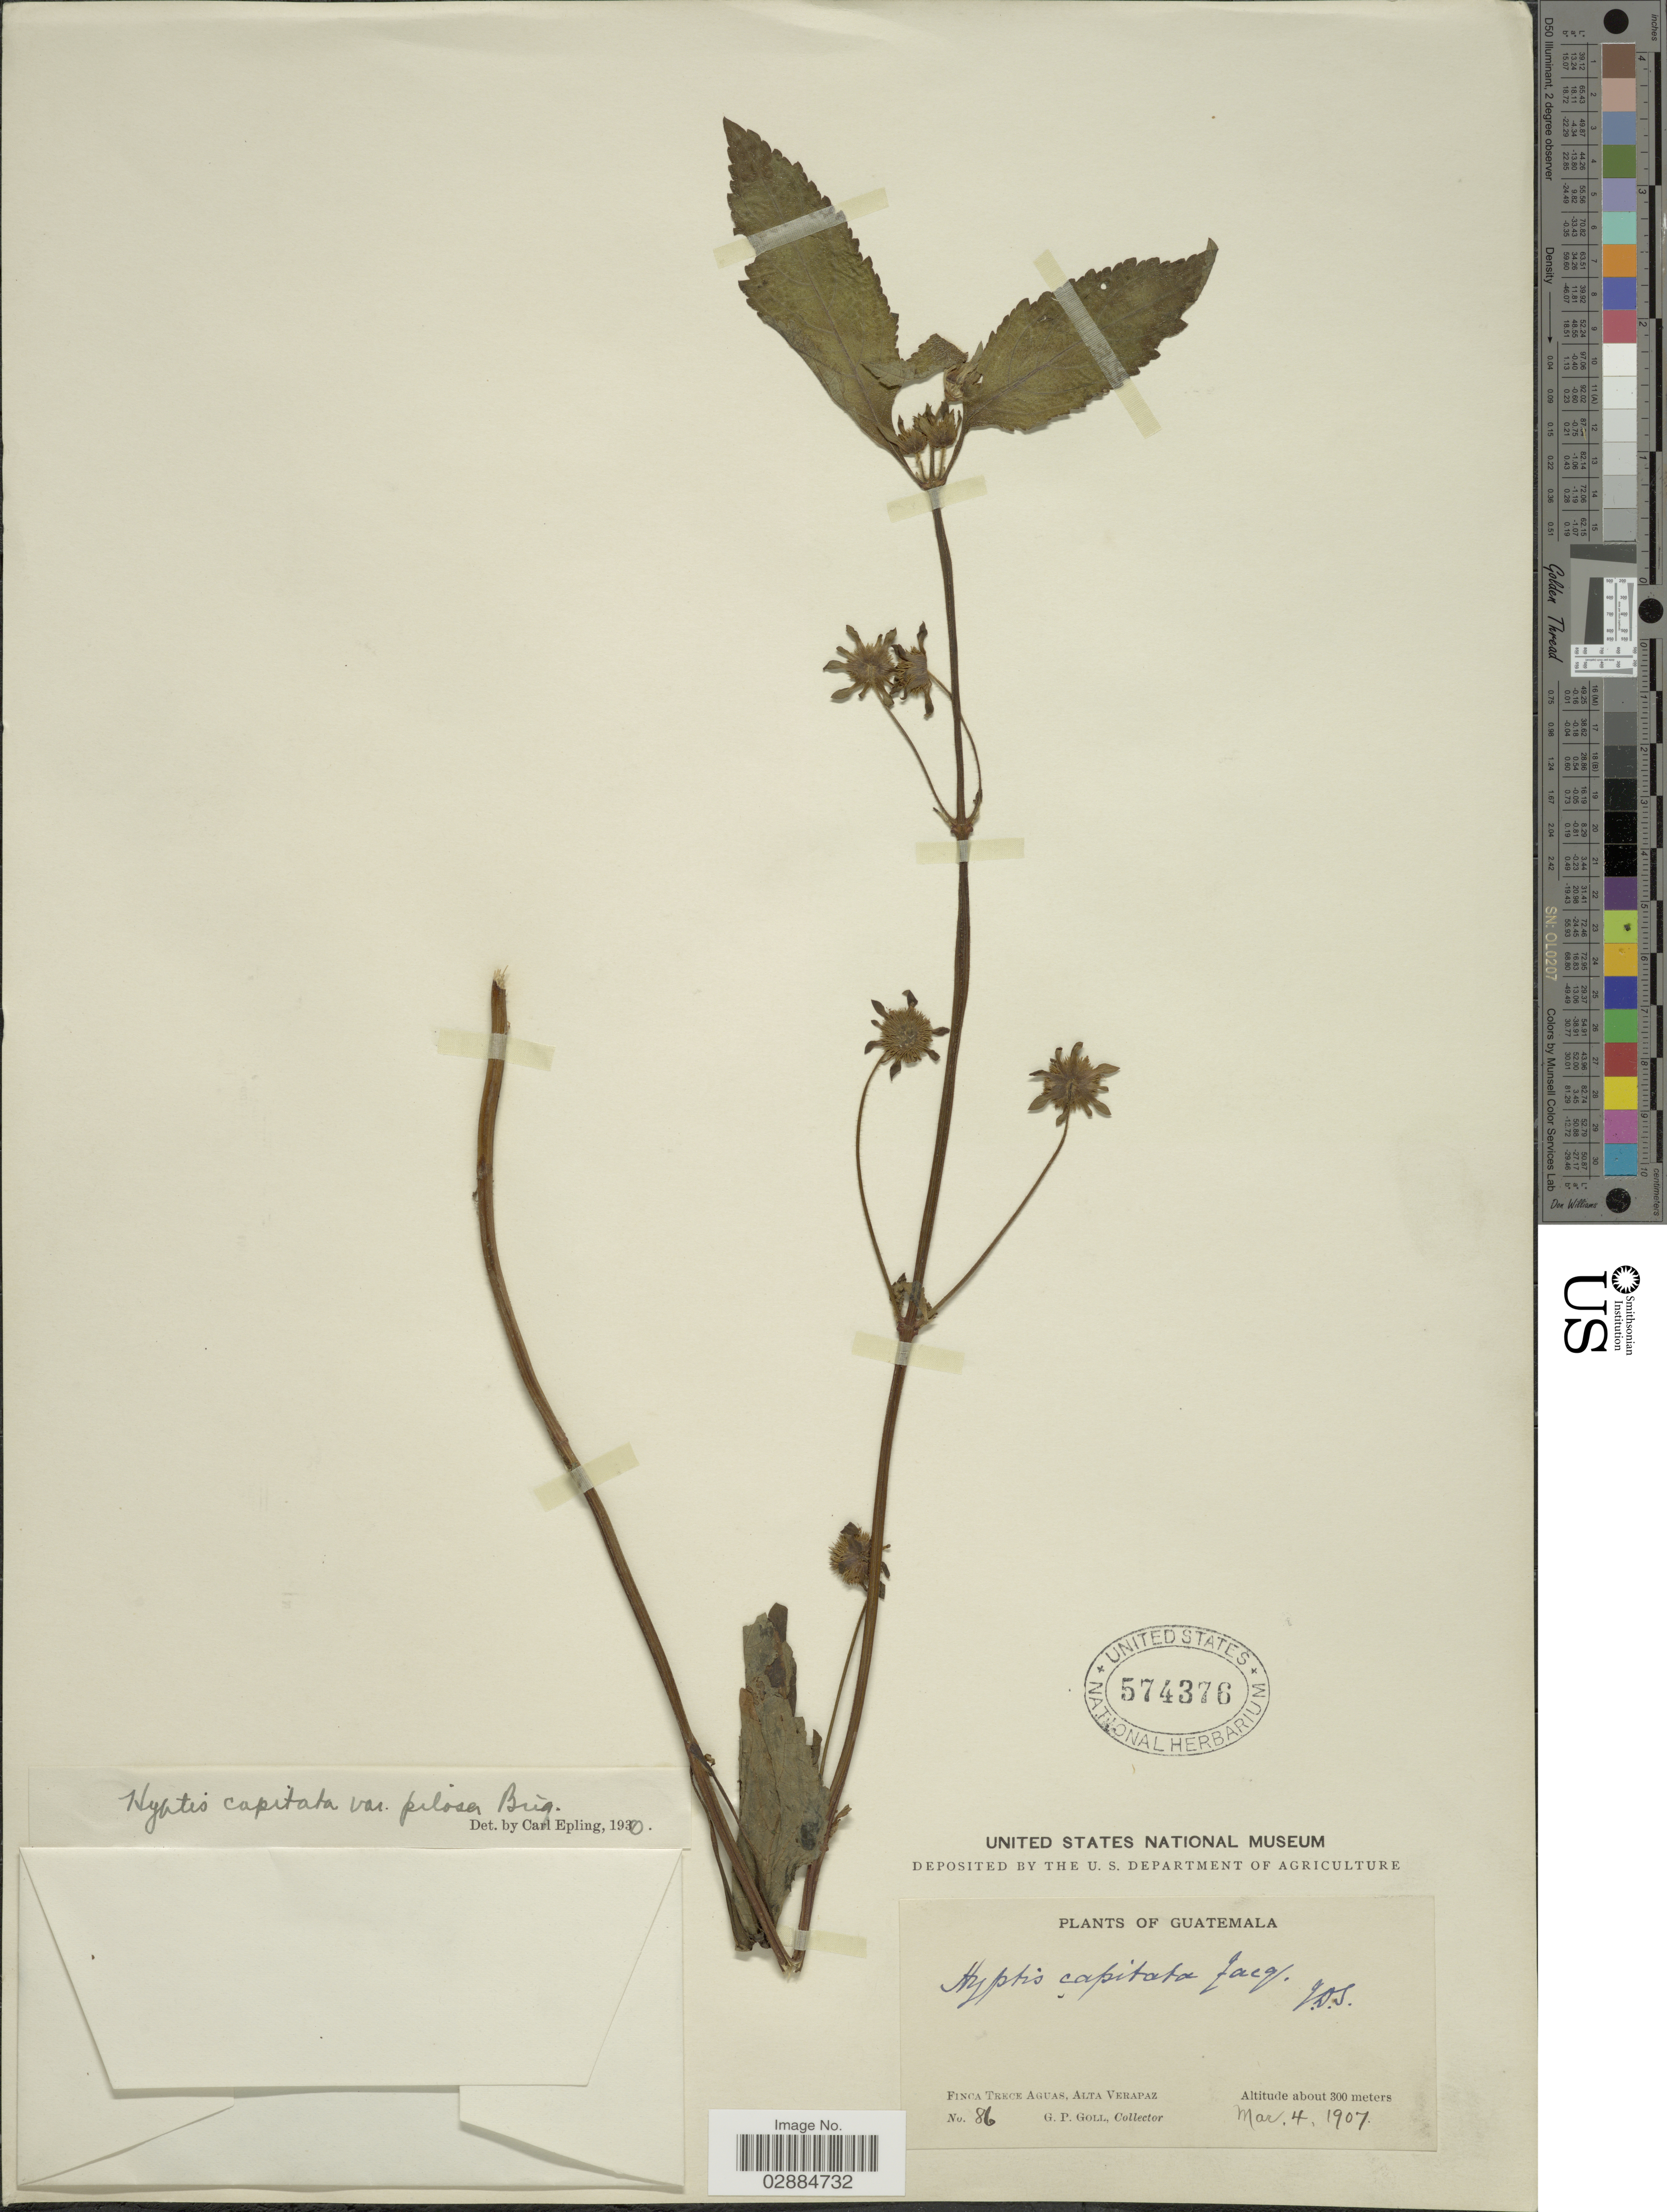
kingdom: Plantae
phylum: Tracheophyta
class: Magnoliopsida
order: Lamiales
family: Lamiaceae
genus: Hyptis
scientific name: Hyptis capitata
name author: Jacq.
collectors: G. P. Goll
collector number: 86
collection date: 1907-03-04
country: Guatemala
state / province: Alta Verapaz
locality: Finca Trece Aguas.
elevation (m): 300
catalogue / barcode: US 574376